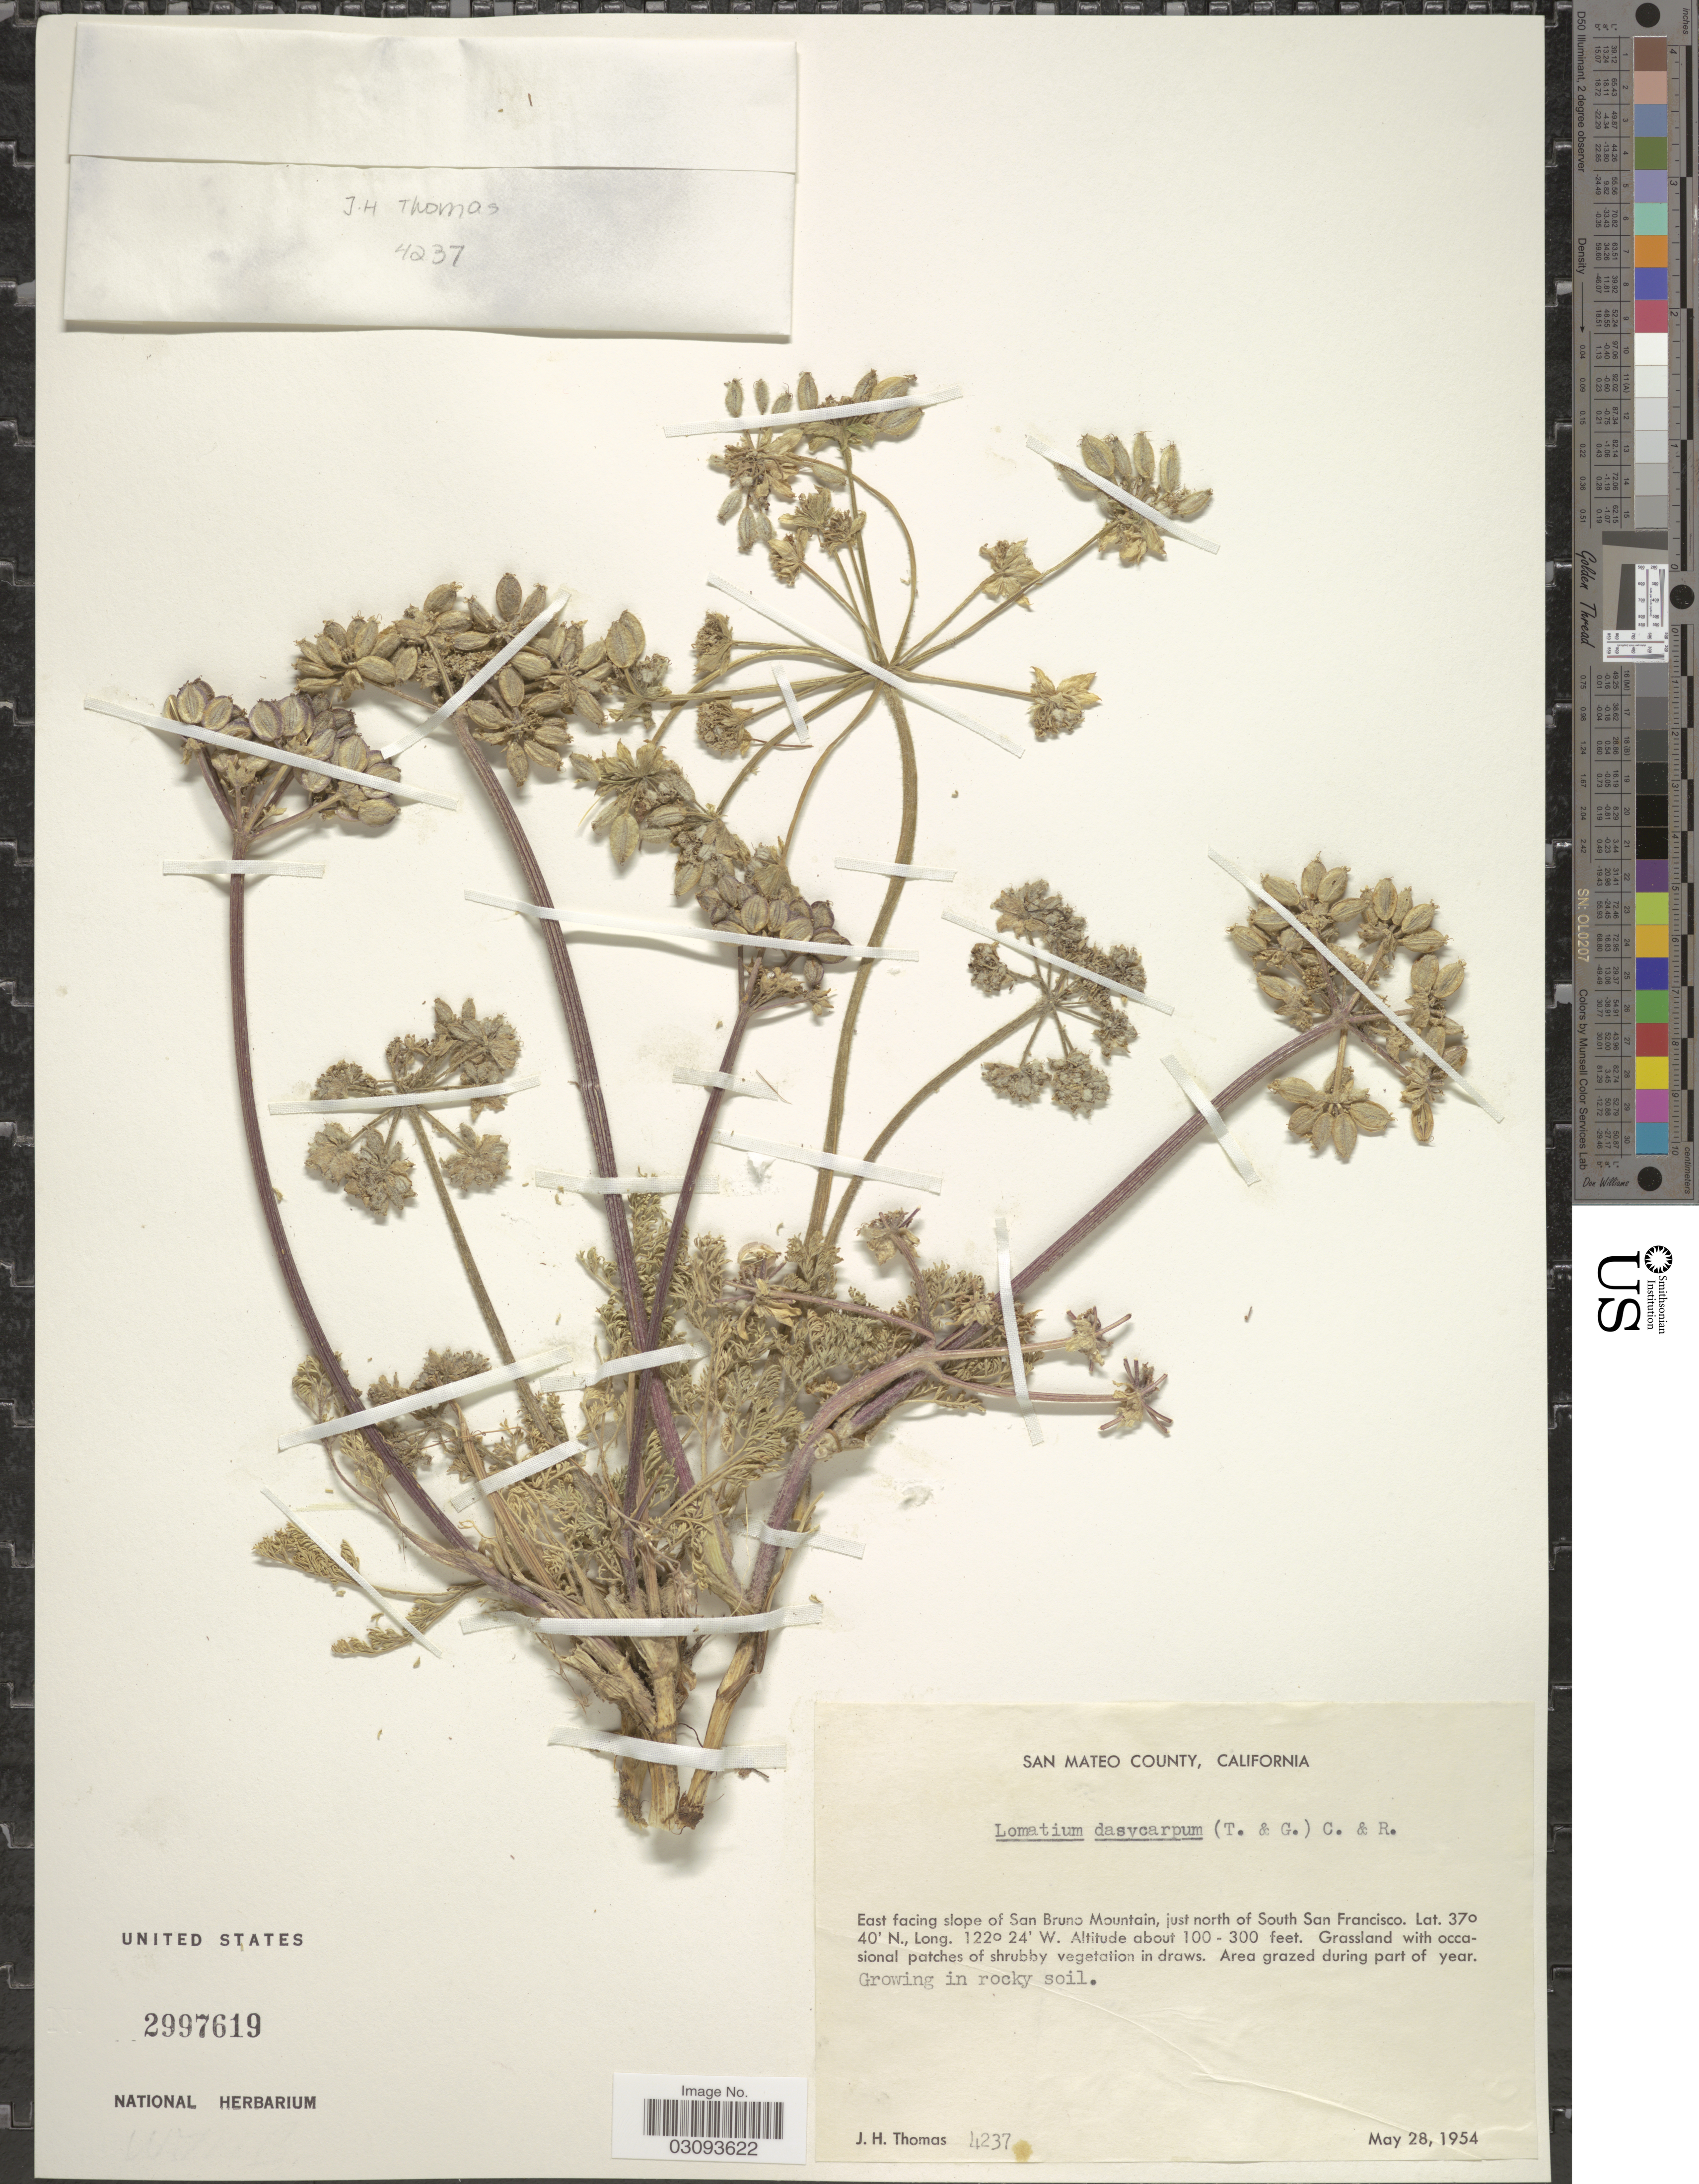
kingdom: Plantae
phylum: Tracheophyta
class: Magnoliopsida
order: Apiales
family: Apiaceae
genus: Lomatium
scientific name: Lomatium dasycarpum subsp. dasycarpum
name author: (Torr.) J.M. Coult. & Rose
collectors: J. H. Thomas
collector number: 4237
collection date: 1954-05-28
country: United States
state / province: California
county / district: San Francisco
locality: Santa Mateo County. East facing slope of San Bruno Mountain, just north of South San Francisco.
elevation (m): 30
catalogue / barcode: US 2997619